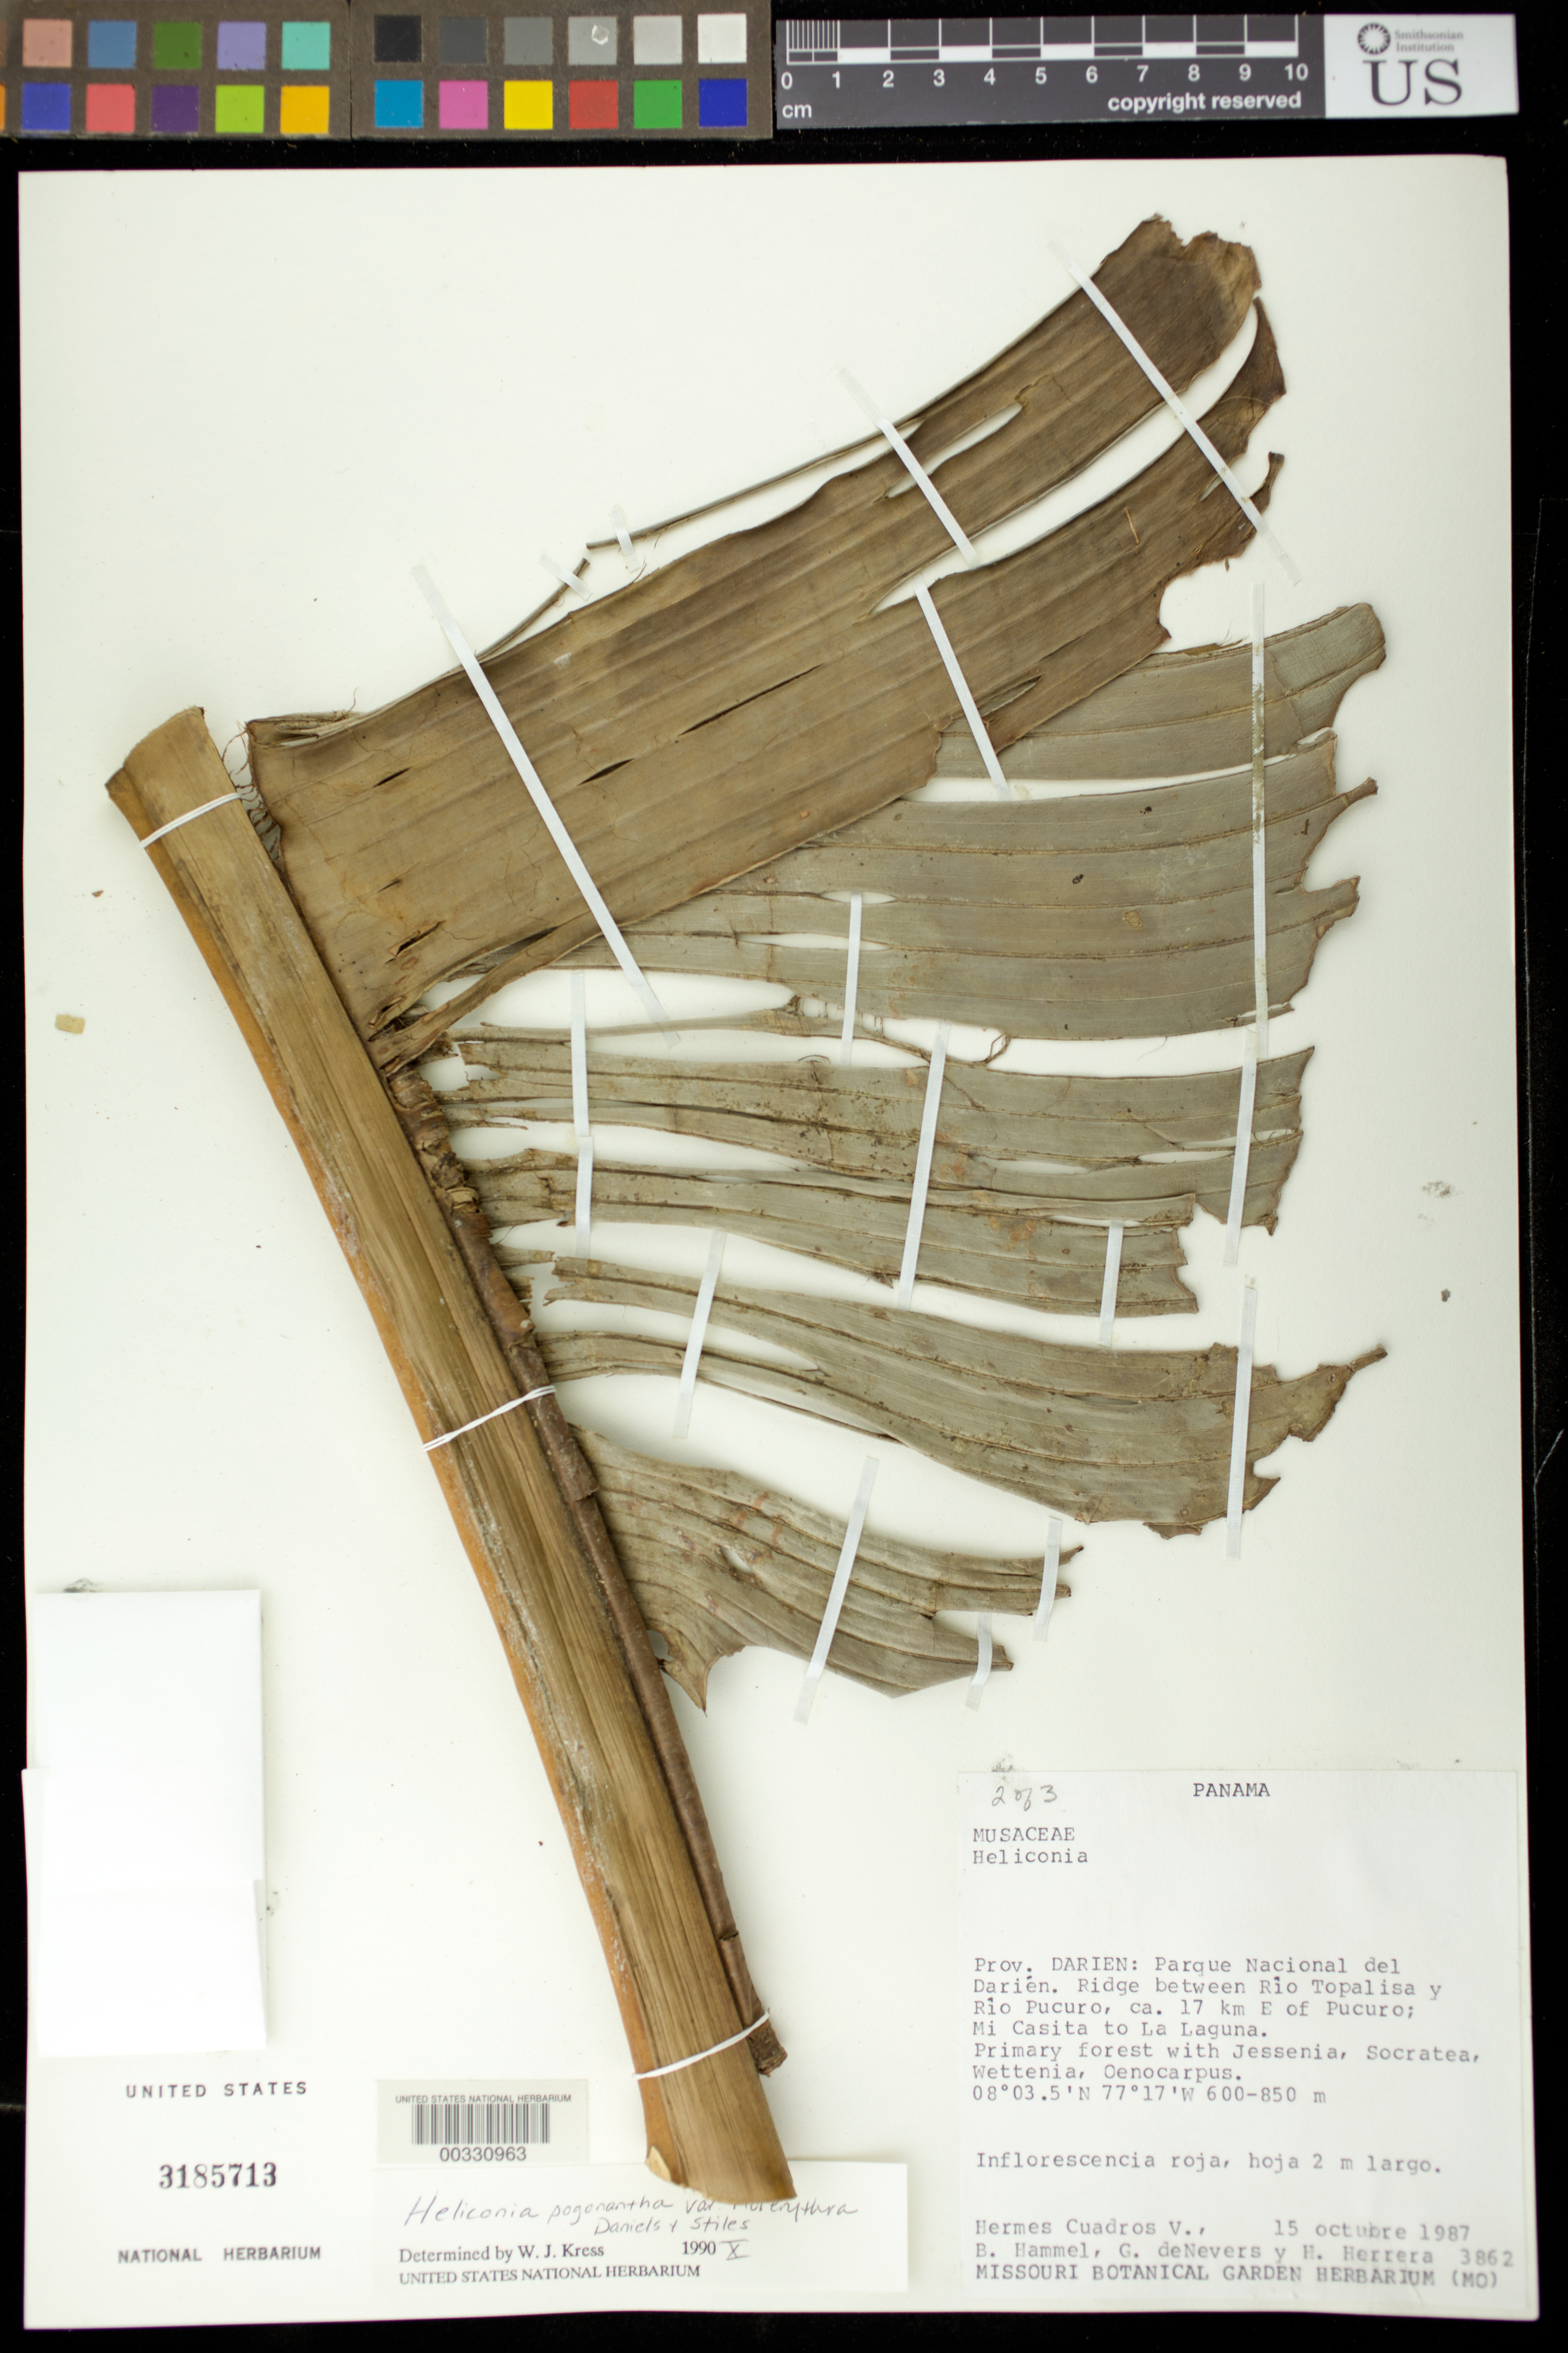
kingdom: Plantae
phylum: Tracheophyta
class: Liliopsida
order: Zingiberales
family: Heliconiaceae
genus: Heliconia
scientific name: Heliconia pogonantha var. holerythra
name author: G.S. Daniels & F.G. Stiles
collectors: H. Cuadros V., B. Hammel, G. C. de Nevers & H. Herrera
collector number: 3862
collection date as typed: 15 Oct 1987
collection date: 1987-10-15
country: Panama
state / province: Darién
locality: Parque Nacional del Darien, ridge between Rio Topalisa and Rio Pucuro, ca 17 km E of Pucuro, Mi Casita to la Laguna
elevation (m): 600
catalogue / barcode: US 3185713